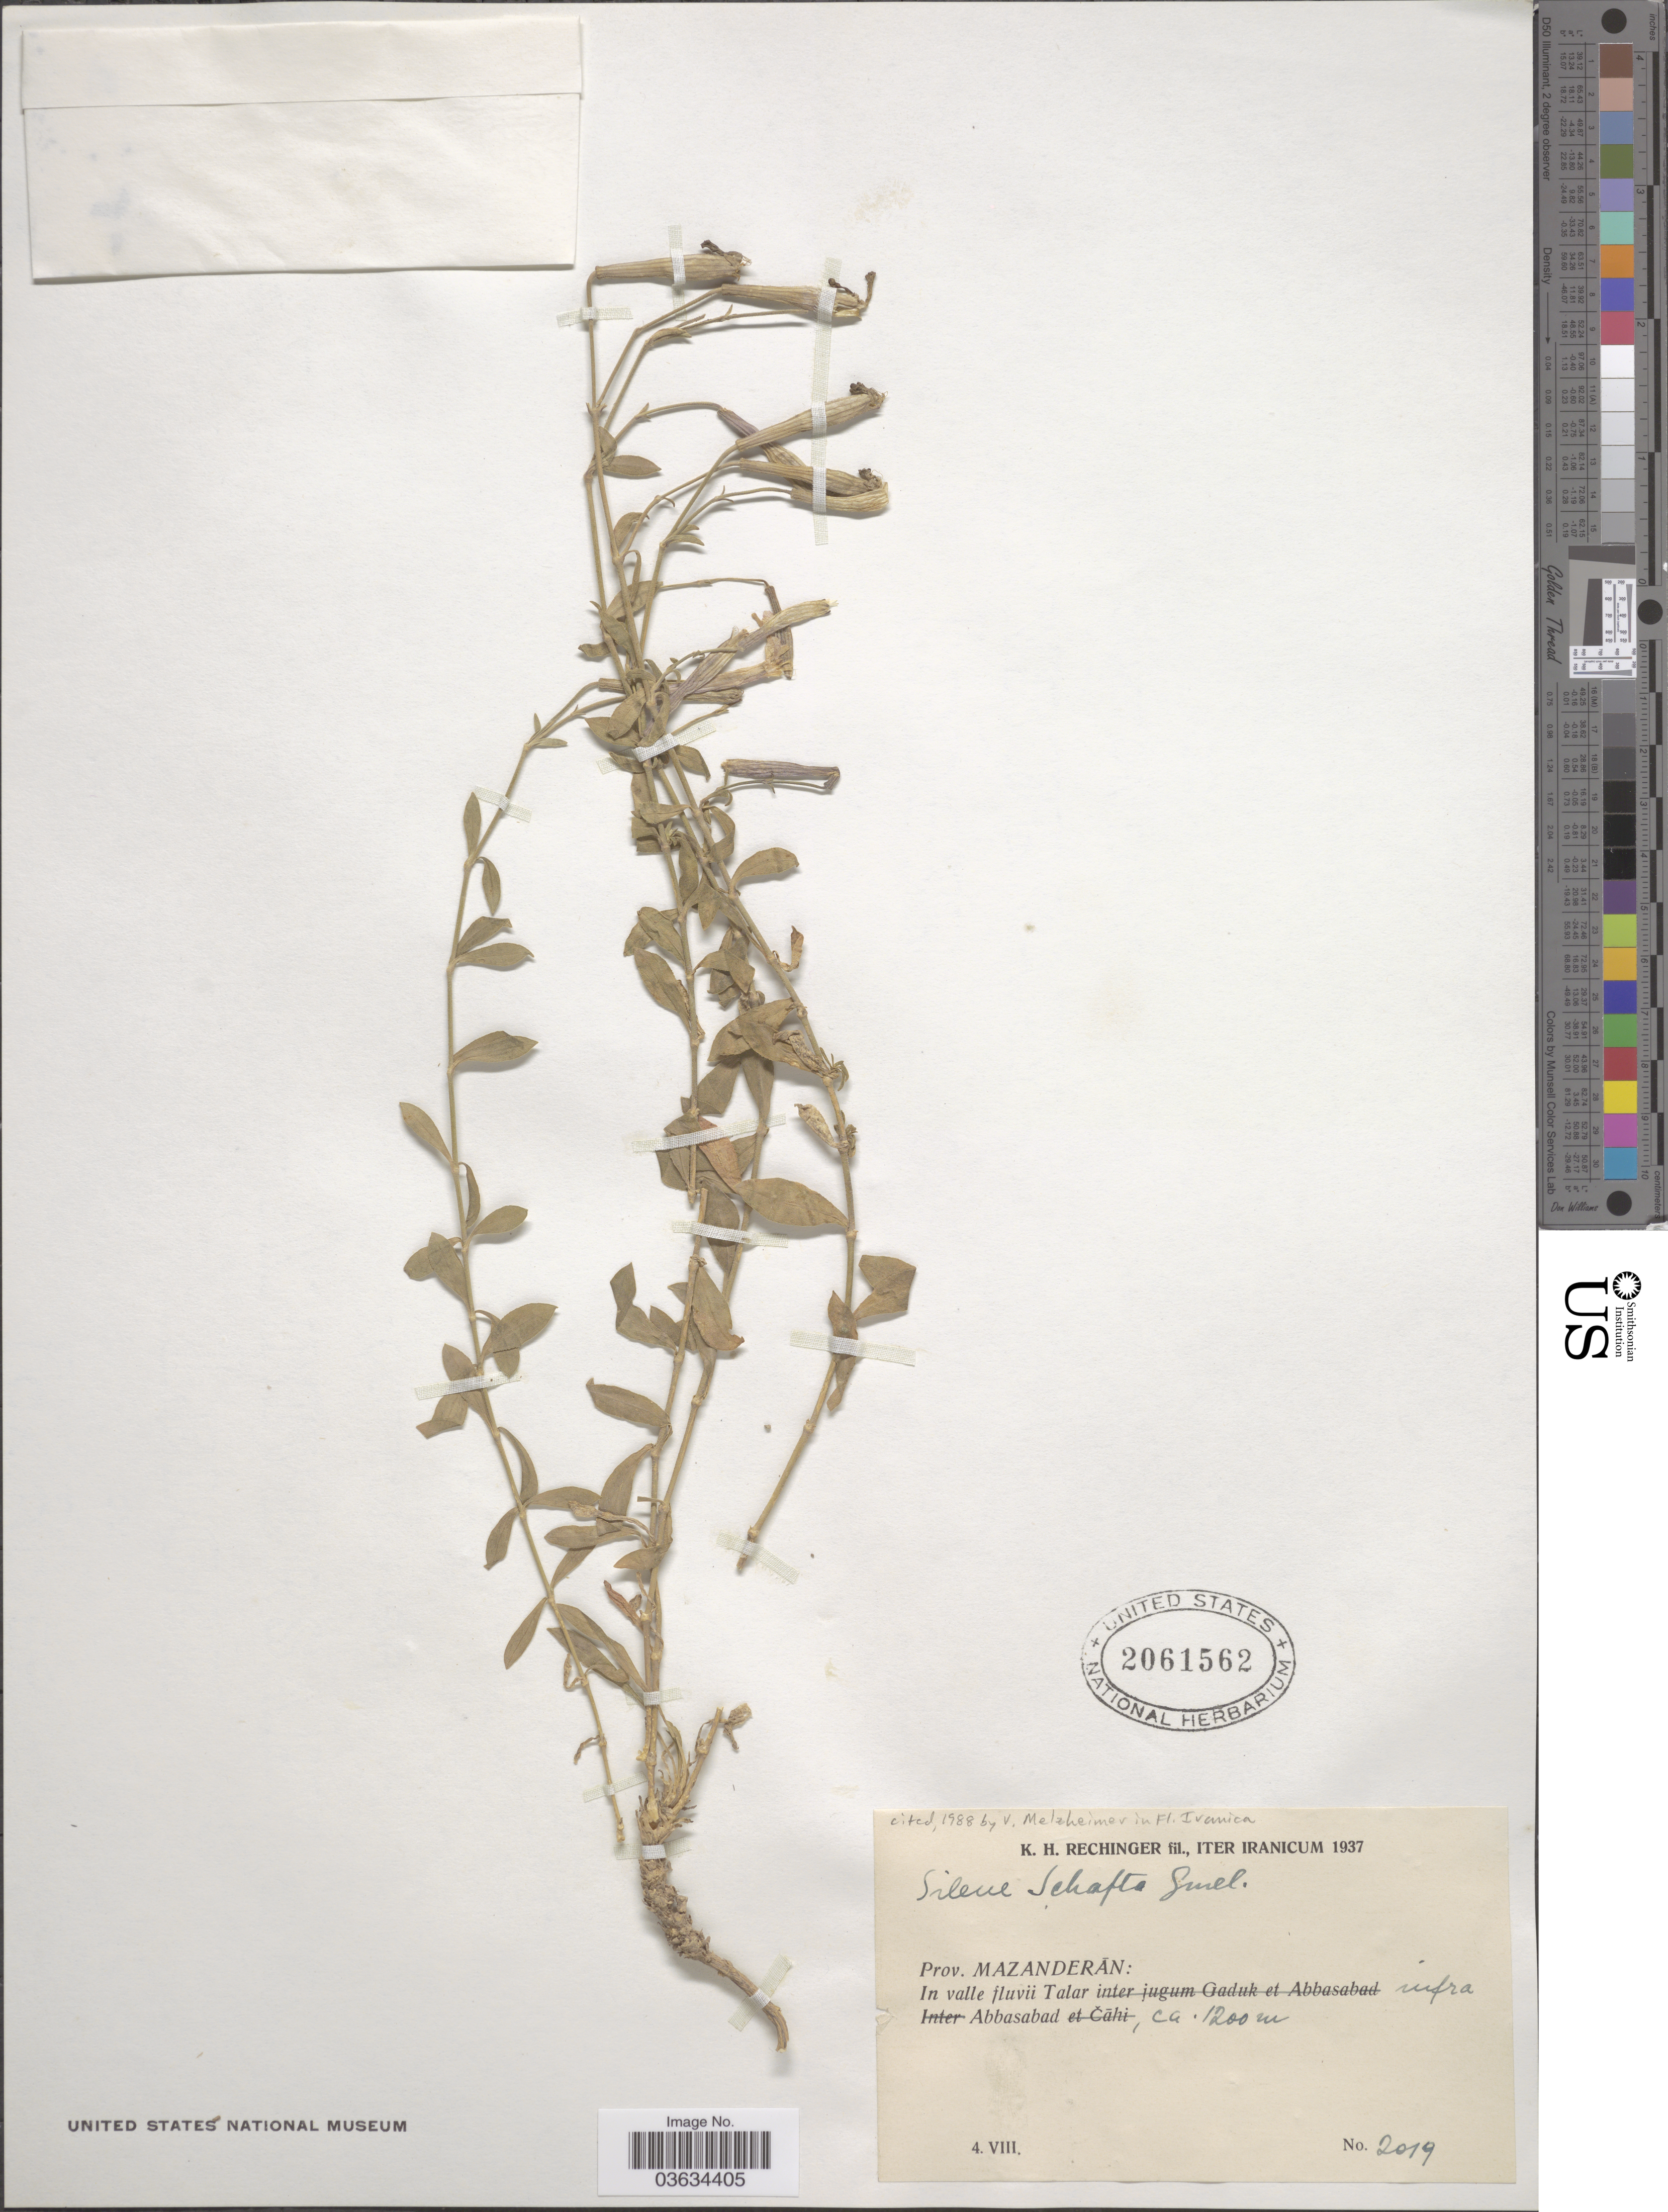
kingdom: Plantae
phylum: Tracheophyta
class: Magnoliopsida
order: Caryophyllales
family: Caryophyllaceae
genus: Silene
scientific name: Silene schafta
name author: J.G. Gmelin ex Hohen.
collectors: K. H. Rechinger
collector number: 2019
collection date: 1937-08-04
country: Iran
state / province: Mazandaran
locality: Iter Iranicum. Prov. Mazanderān: In valle fluvii Talar infra Abbasabad.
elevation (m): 1200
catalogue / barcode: US 2061562